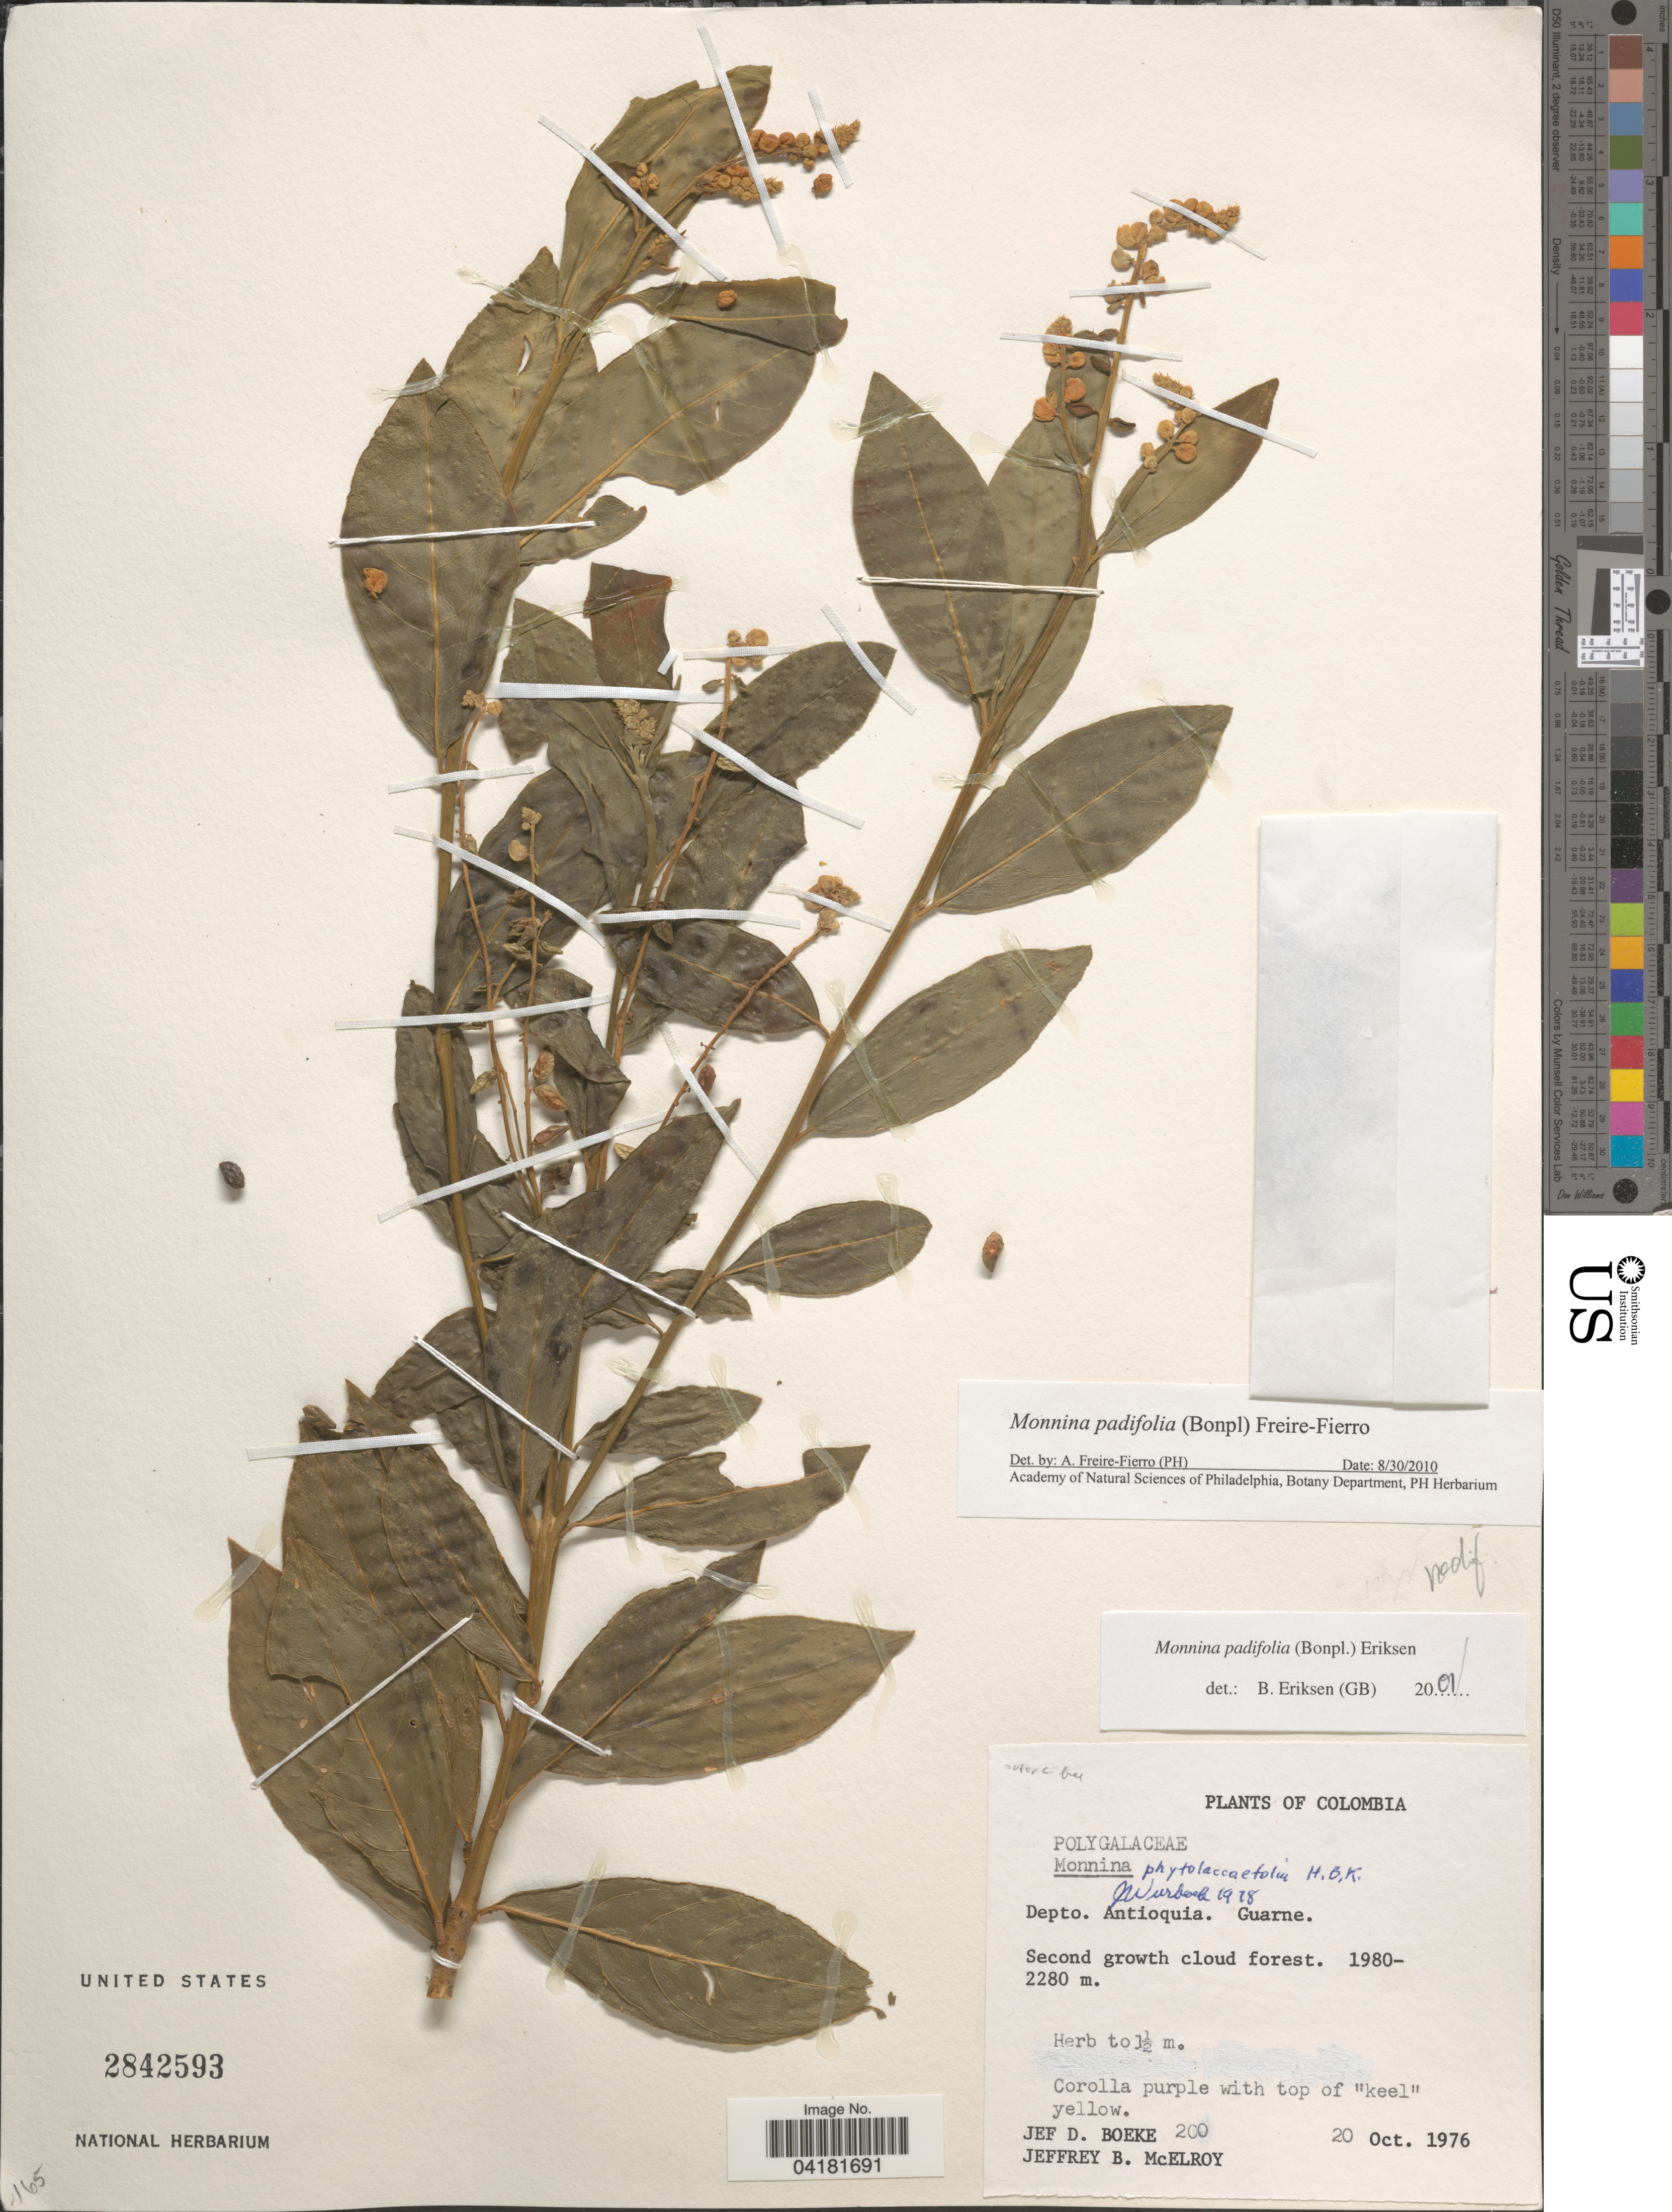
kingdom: Plantae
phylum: Tracheophyta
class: Magnoliopsida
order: Fabales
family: Polygalaceae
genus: Monnina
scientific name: Monnina padifolia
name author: (Bonpl.) Freire-Fierro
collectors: J. Boeke & J. B. McElroy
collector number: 200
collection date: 1976-10-20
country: Colombia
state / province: Antioquia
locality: Depto. Antioquia. Guarne.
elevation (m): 1980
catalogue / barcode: US 2842593